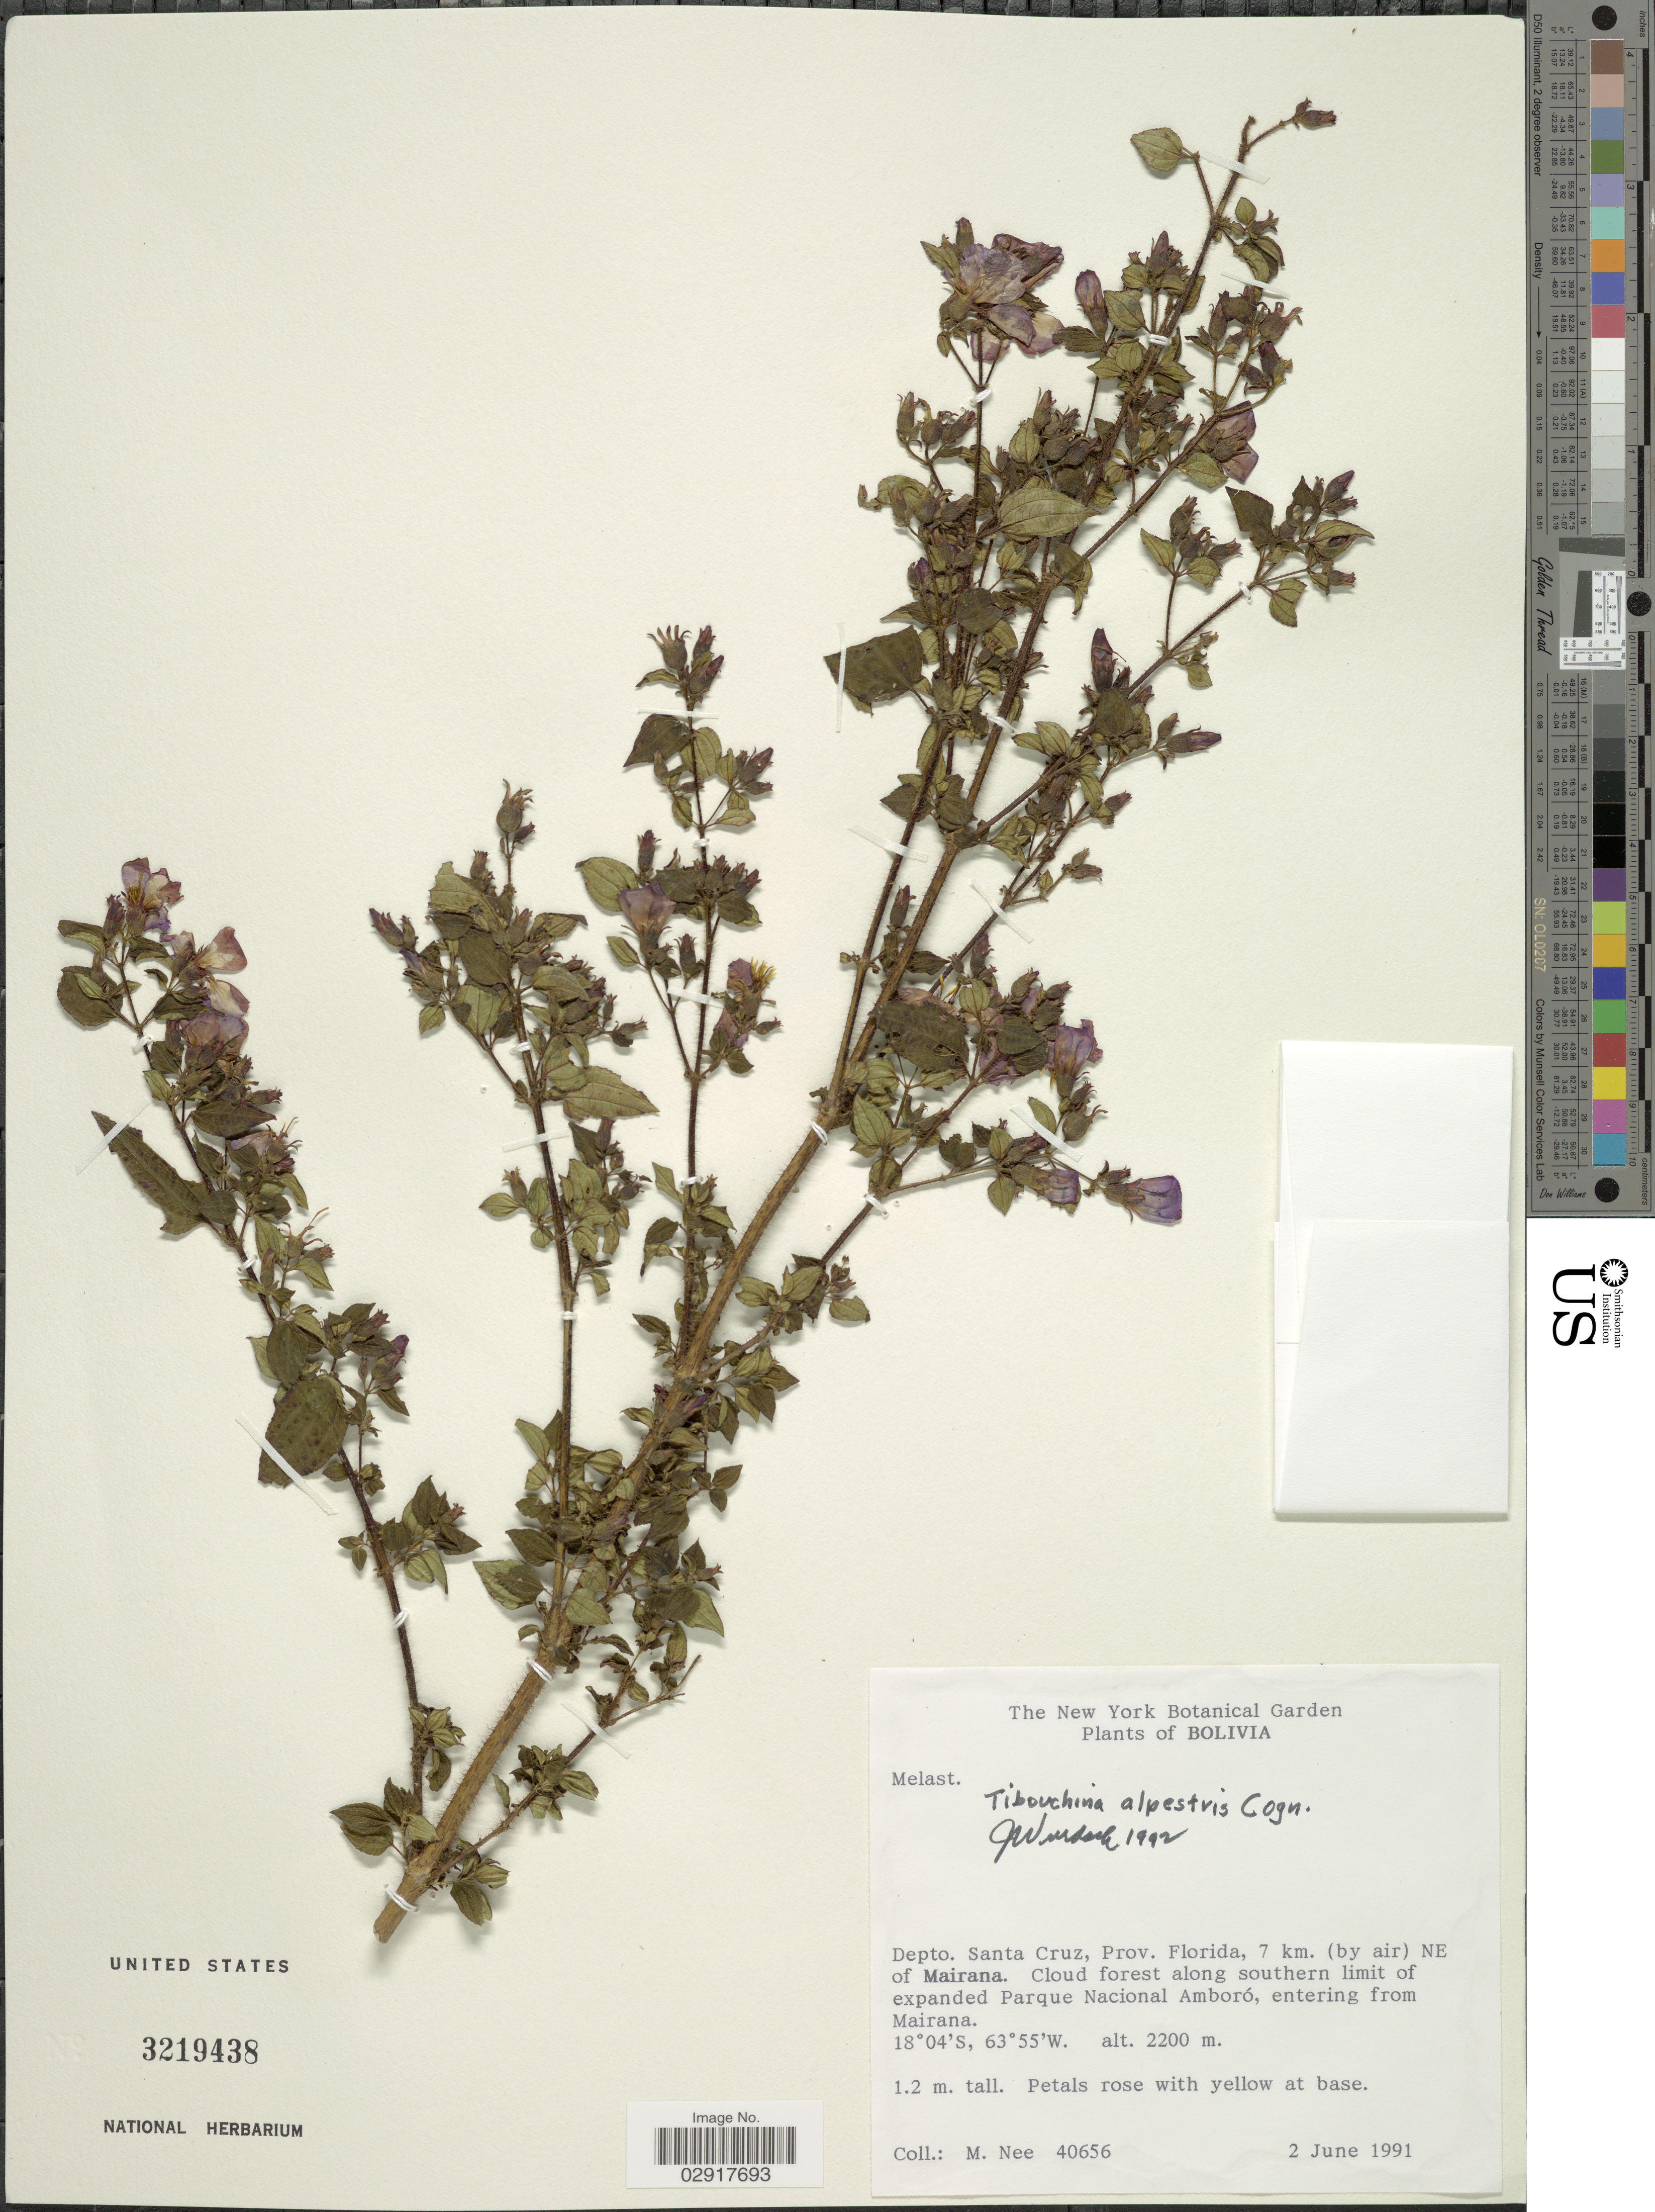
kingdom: Plantae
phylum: Tracheophyta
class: Magnoliopsida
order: Myrtales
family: Melastomataceae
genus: Chaetogastra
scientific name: Chaetogastra brachyphylla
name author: (Gleason) P.J.F. Guim. & Michelang.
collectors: M. Nee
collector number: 40656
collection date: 1991-06-02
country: Bolivia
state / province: Santa Cruz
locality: Depto. Santa Cruz, Prov. Florida, 7 km. (by air) NE of Mairana. Cloud forest along southern limit of expanded Parque Nacional Amboró, entering from Mairana.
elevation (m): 2200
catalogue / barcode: US 3219438